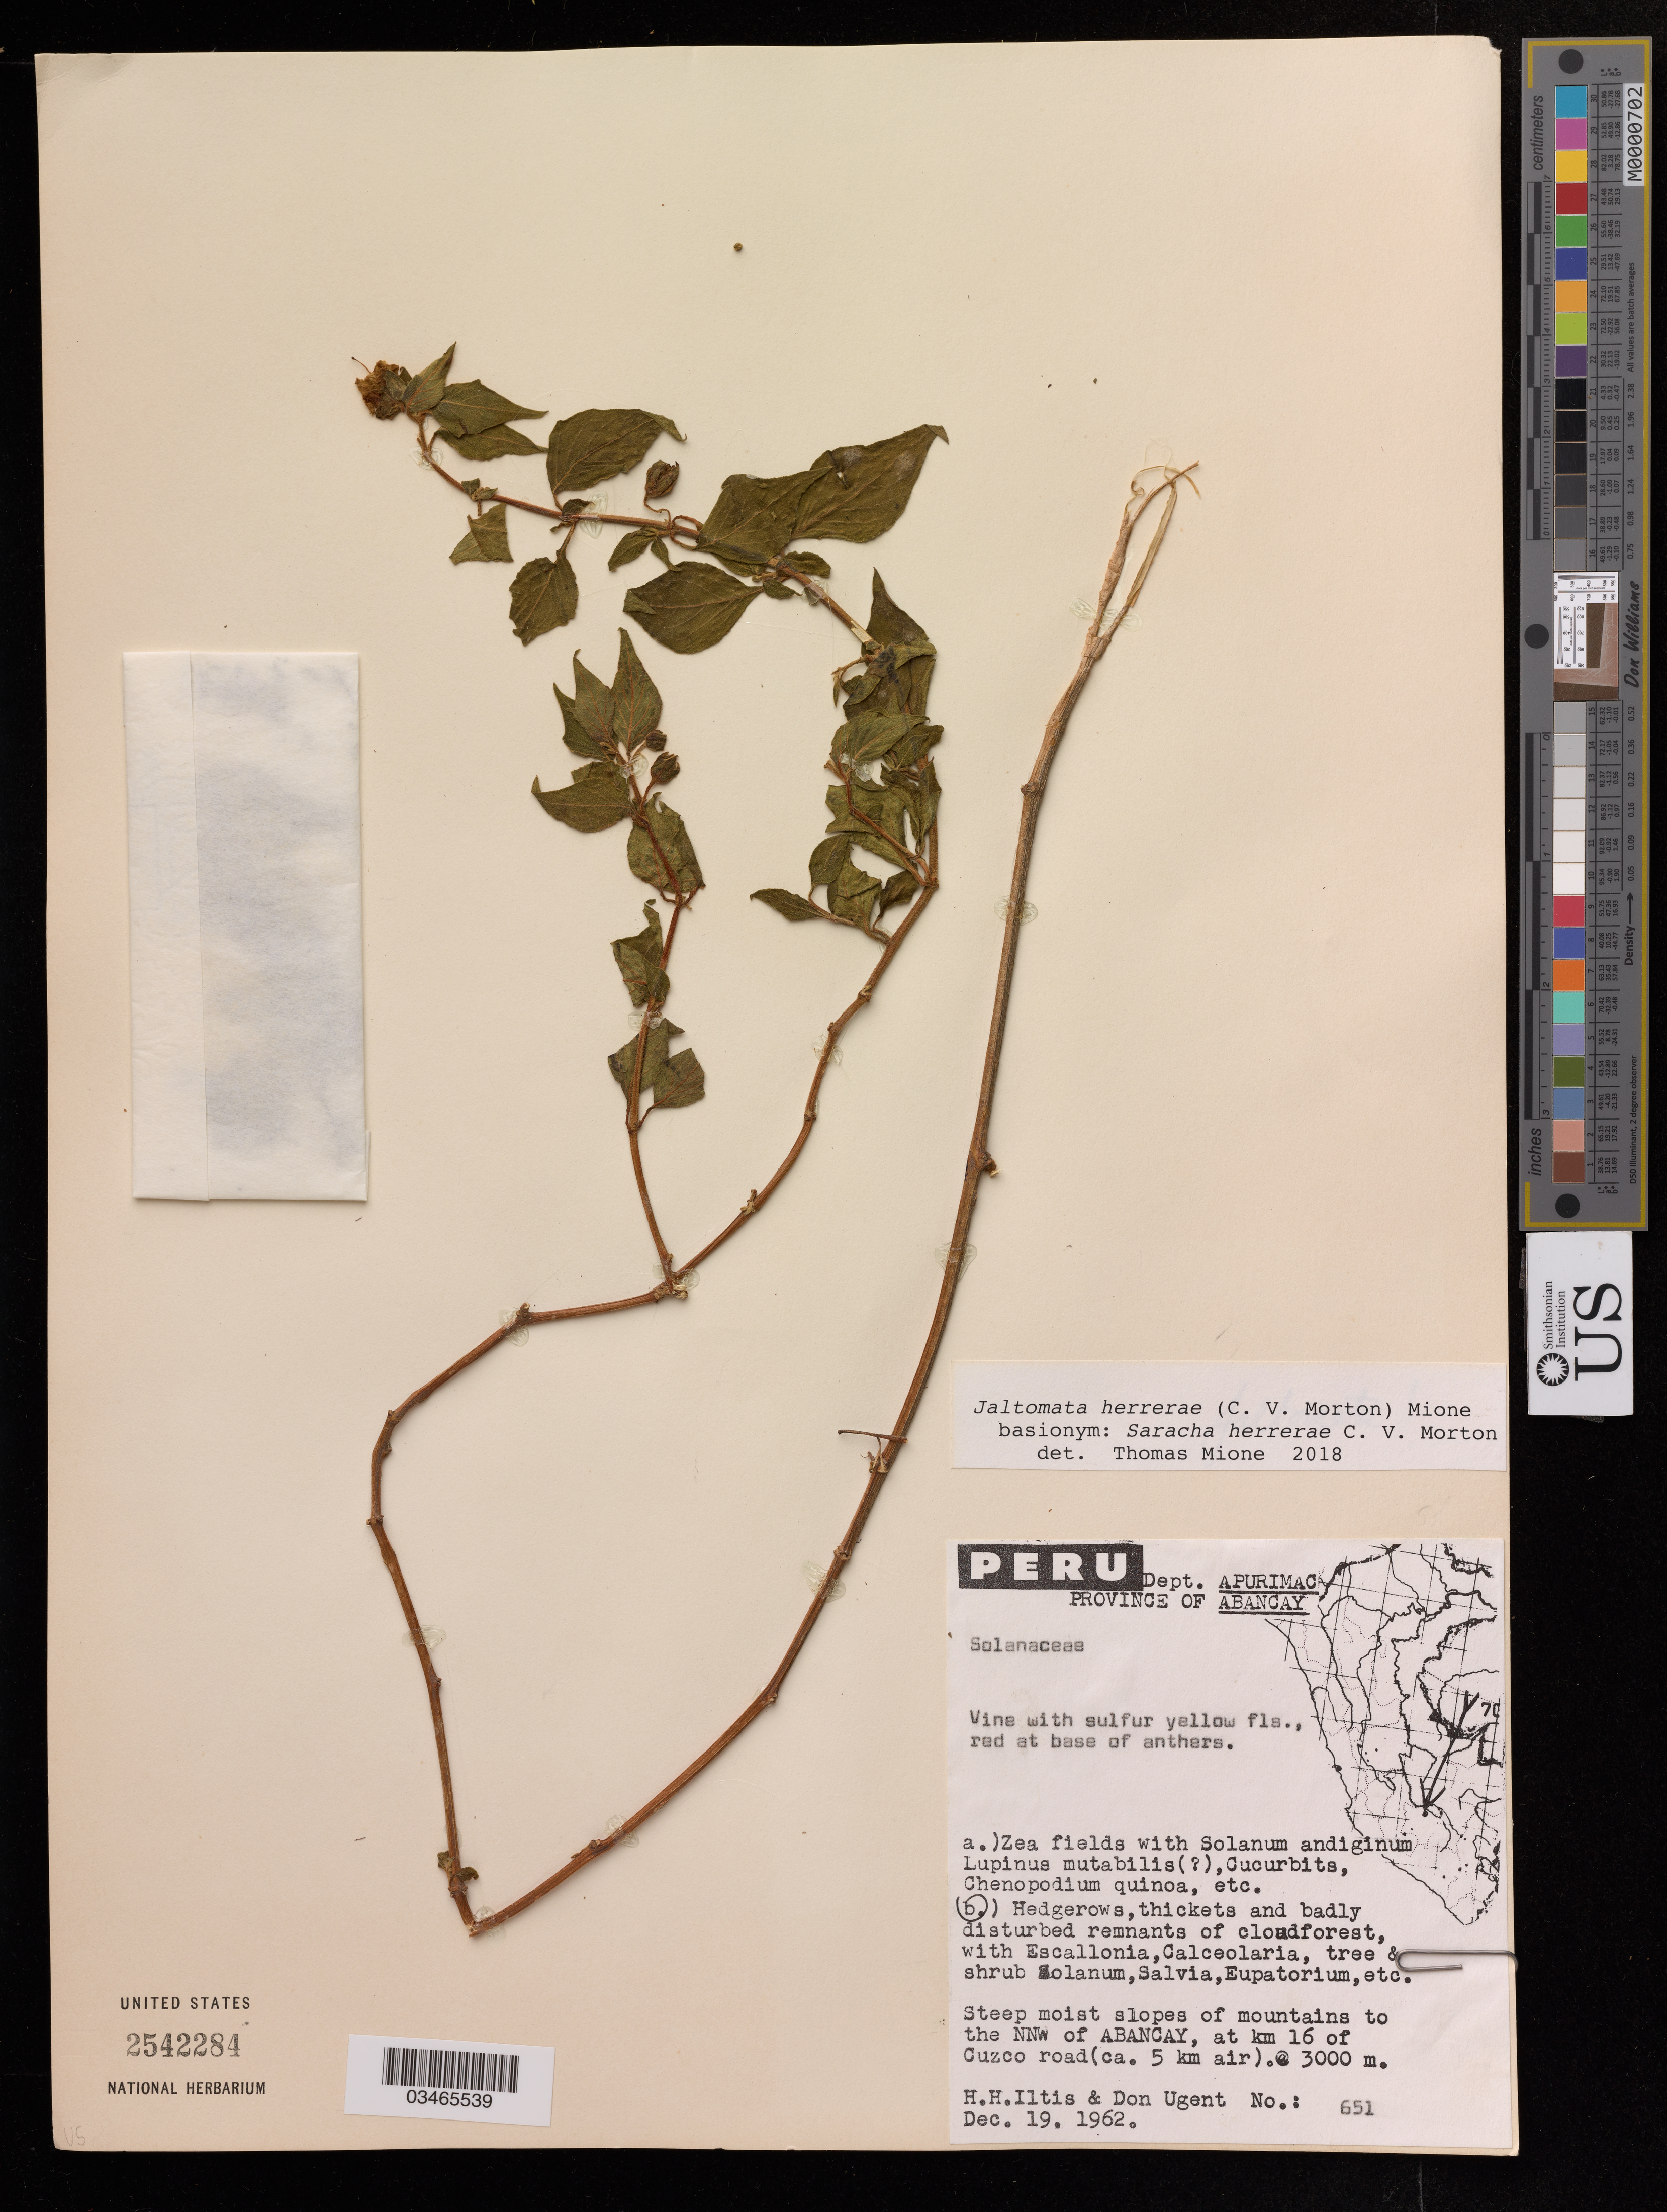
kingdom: Plantae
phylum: Tracheophyta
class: Magnoliopsida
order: Solanales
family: Solanaceae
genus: Jaltomata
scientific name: Jaltomata herrerae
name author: (C.V. Morton) Mione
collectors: H. H. Iltis & D. Ugent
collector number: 651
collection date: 1962-12-19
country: Peru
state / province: Apurimac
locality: Steep moist slopes of mountains to the NNW of Abangay, at km 16 of Cuzco road (ca. 5 km air).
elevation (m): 3000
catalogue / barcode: US 2542284